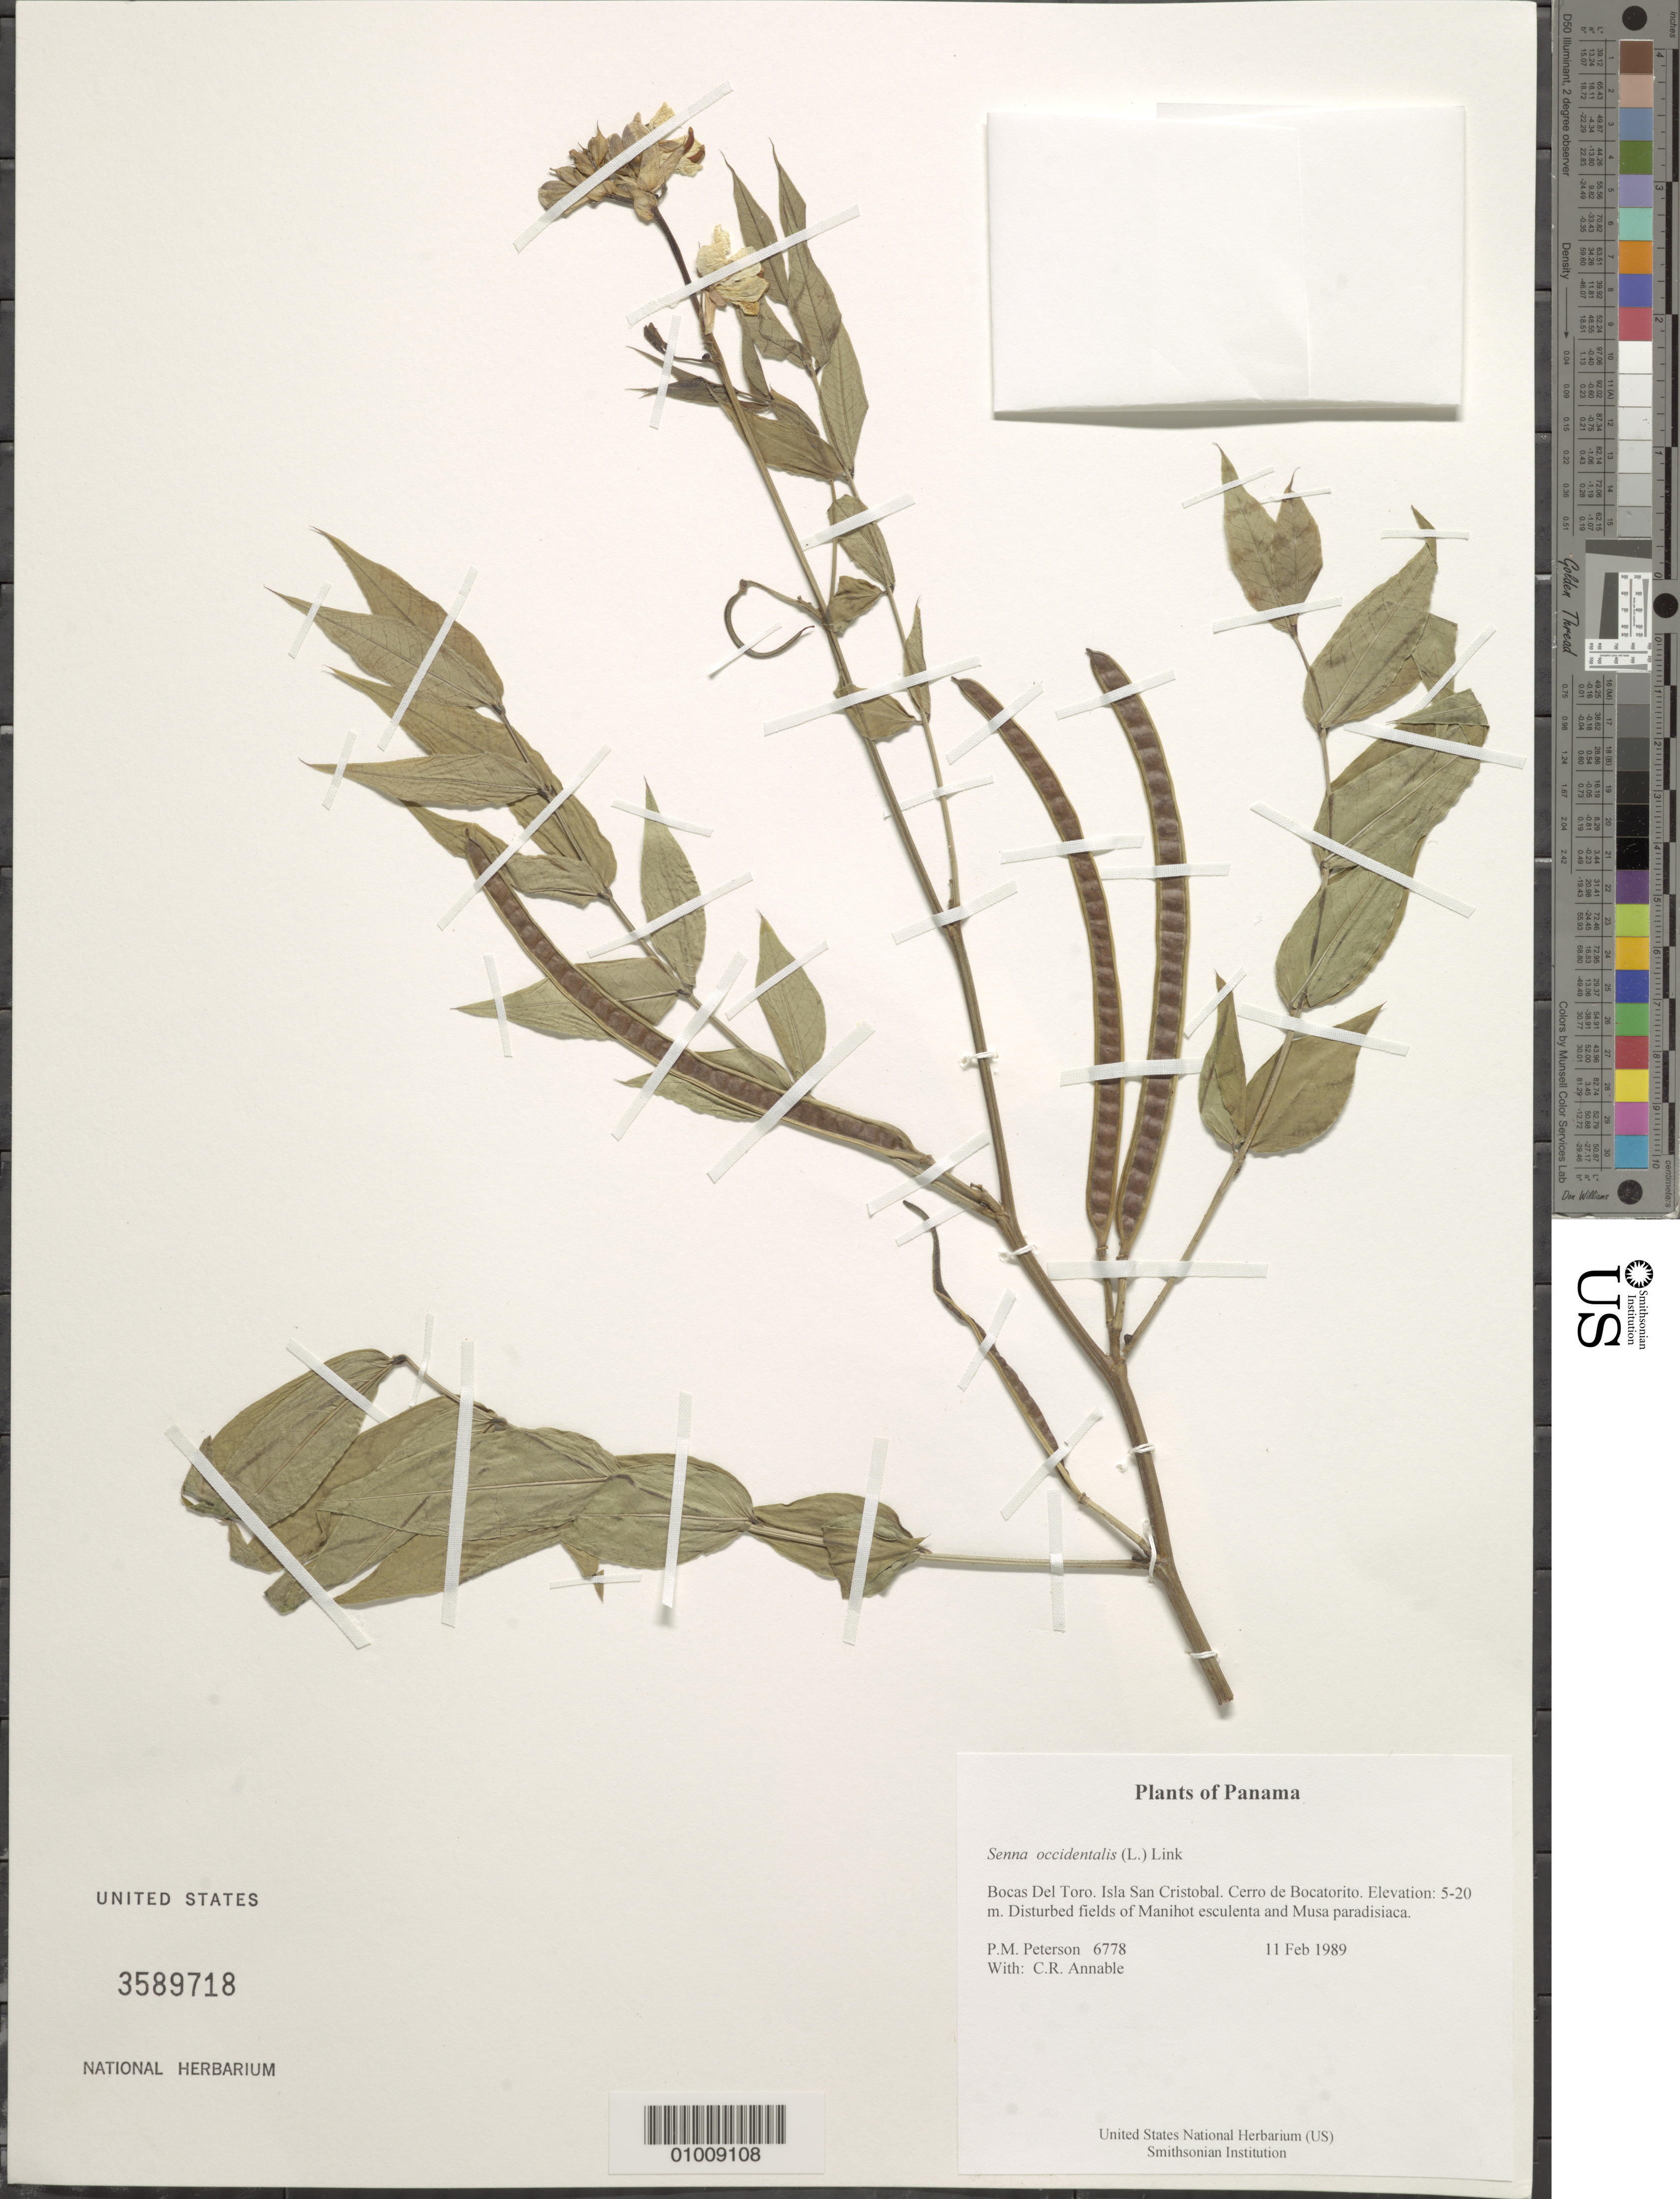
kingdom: Plantae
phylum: Tracheophyta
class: Magnoliopsida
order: Fabales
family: Fabaceae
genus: Senna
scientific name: Senna occidentalis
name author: (L.) Link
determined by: Liesner, R. L.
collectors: P. M. Peterson & C. R. Annable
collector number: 06778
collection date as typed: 11 Feb 1989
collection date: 1989-02-11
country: Panama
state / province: Bocas del Toro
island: San Cristobal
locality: Cerro de Bocatorito.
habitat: Disturbed fields of Manihot esculenta and Musa paradisiaca.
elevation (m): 5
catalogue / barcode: US 3589718